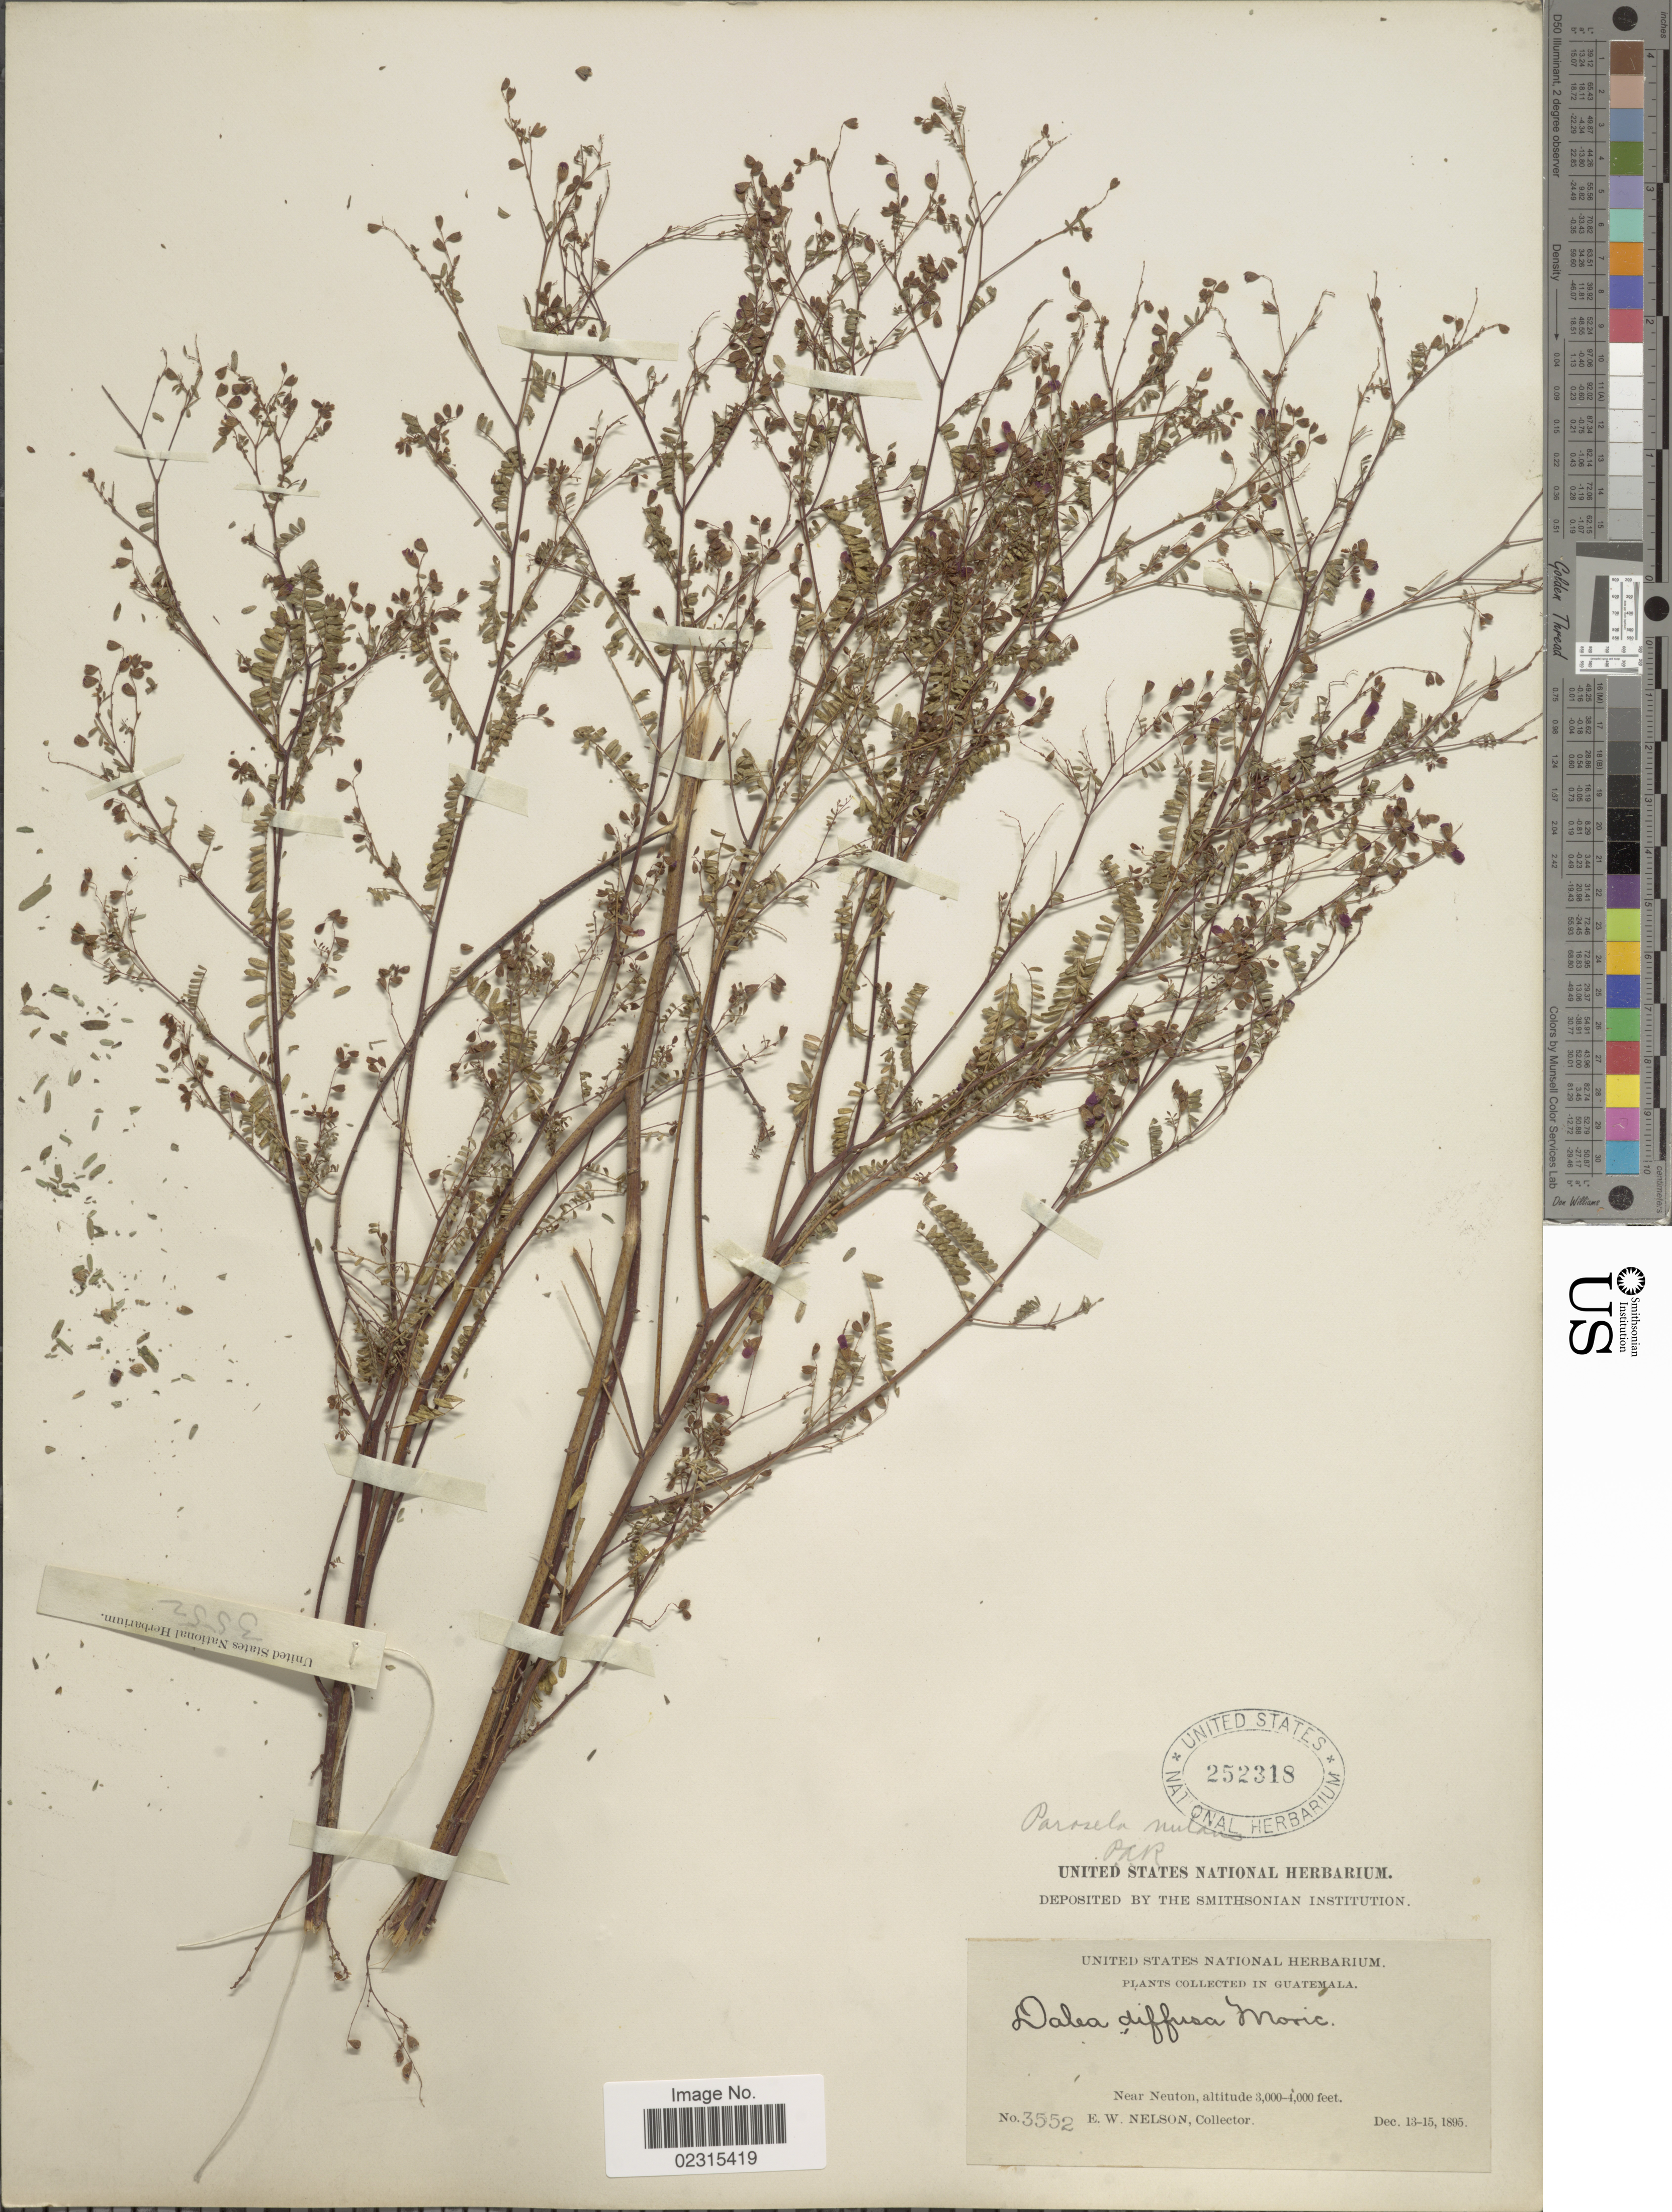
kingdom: Plantae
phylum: Tracheophyta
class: Magnoliopsida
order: Fabales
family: Fabaceae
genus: Marina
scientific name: Marina nutans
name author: (Cav.) Barneby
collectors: E. W. Nelson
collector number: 3552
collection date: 1895-12-13/1895-12-15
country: Guatemala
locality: Near Neuton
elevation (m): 914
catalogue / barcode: US 252318